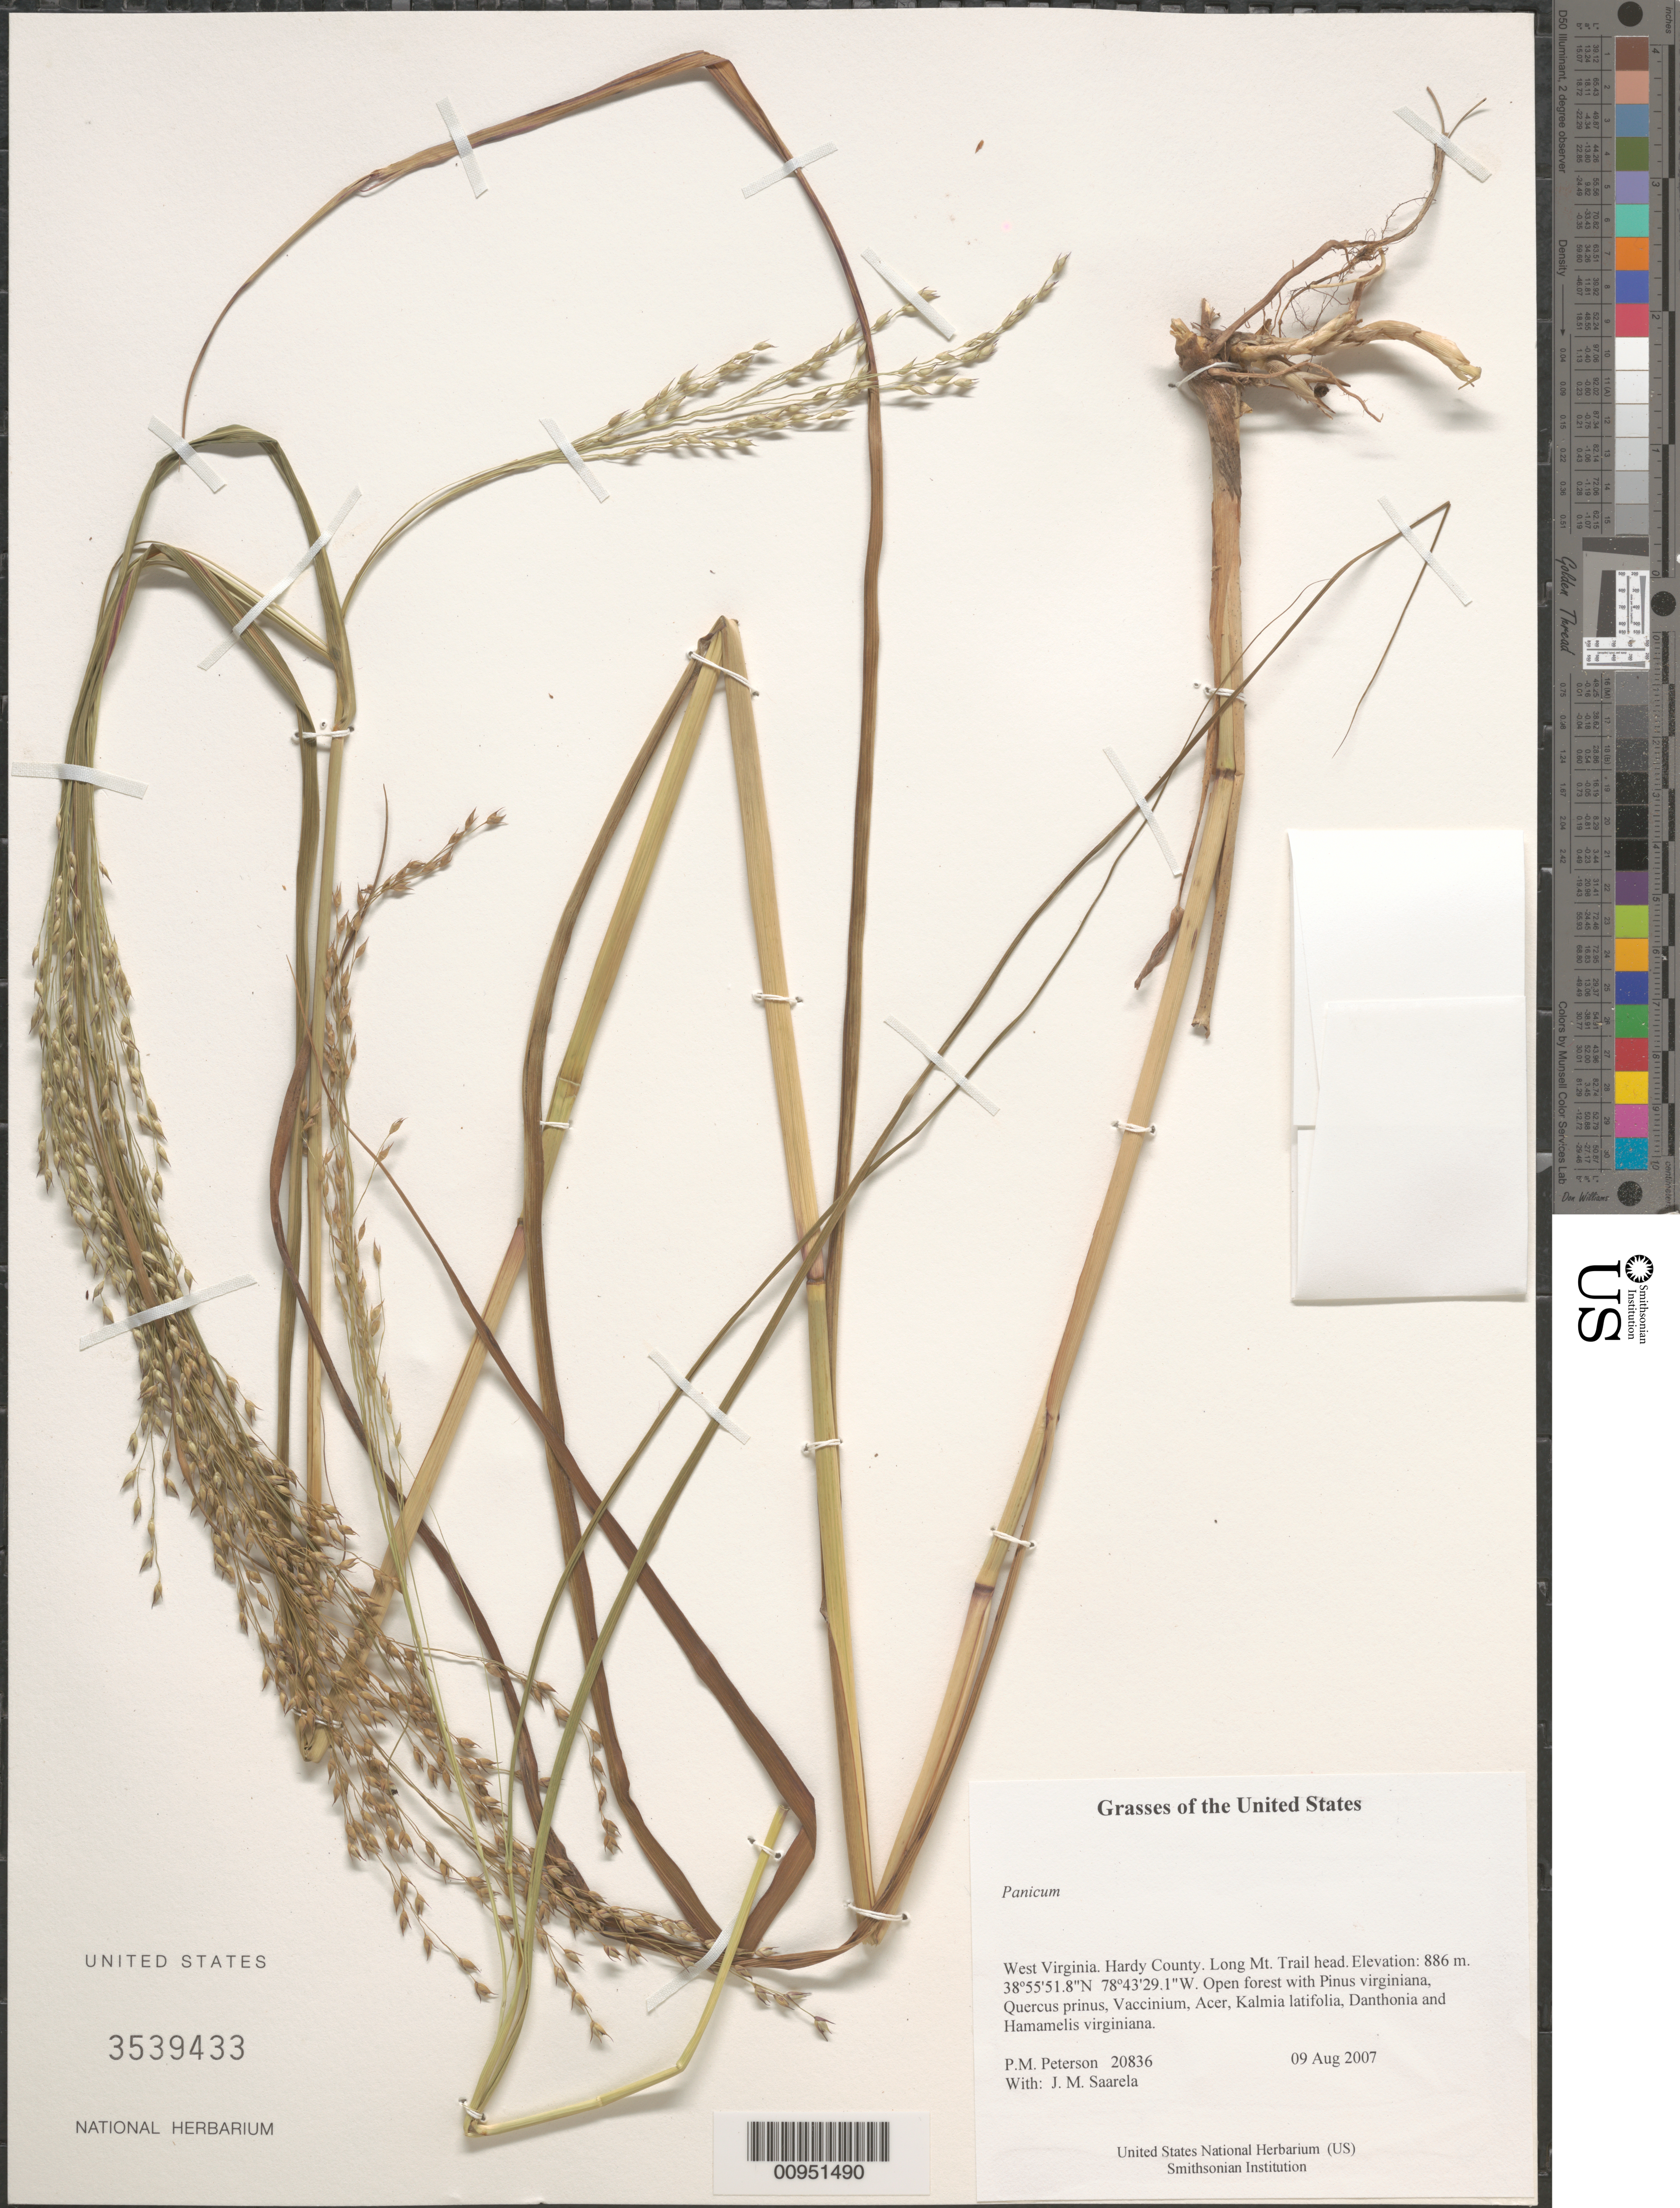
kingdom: Plantae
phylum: Tracheophyta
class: Liliopsida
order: Poales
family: Poaceae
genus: Panicum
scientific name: Panicum sp.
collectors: P. M. Peterson & J. Saarela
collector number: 20836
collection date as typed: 09 Aug 2007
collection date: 2007-08-09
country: United States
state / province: West Virginia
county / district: Hardy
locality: Long Mt. Trail head.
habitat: Open forest with Pinus virginiana, Quercus prinus, Vaccinium, Acer, Kalmia latifolia, Danthonia and Hamamelis virginiana.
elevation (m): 886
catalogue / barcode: US 3539433